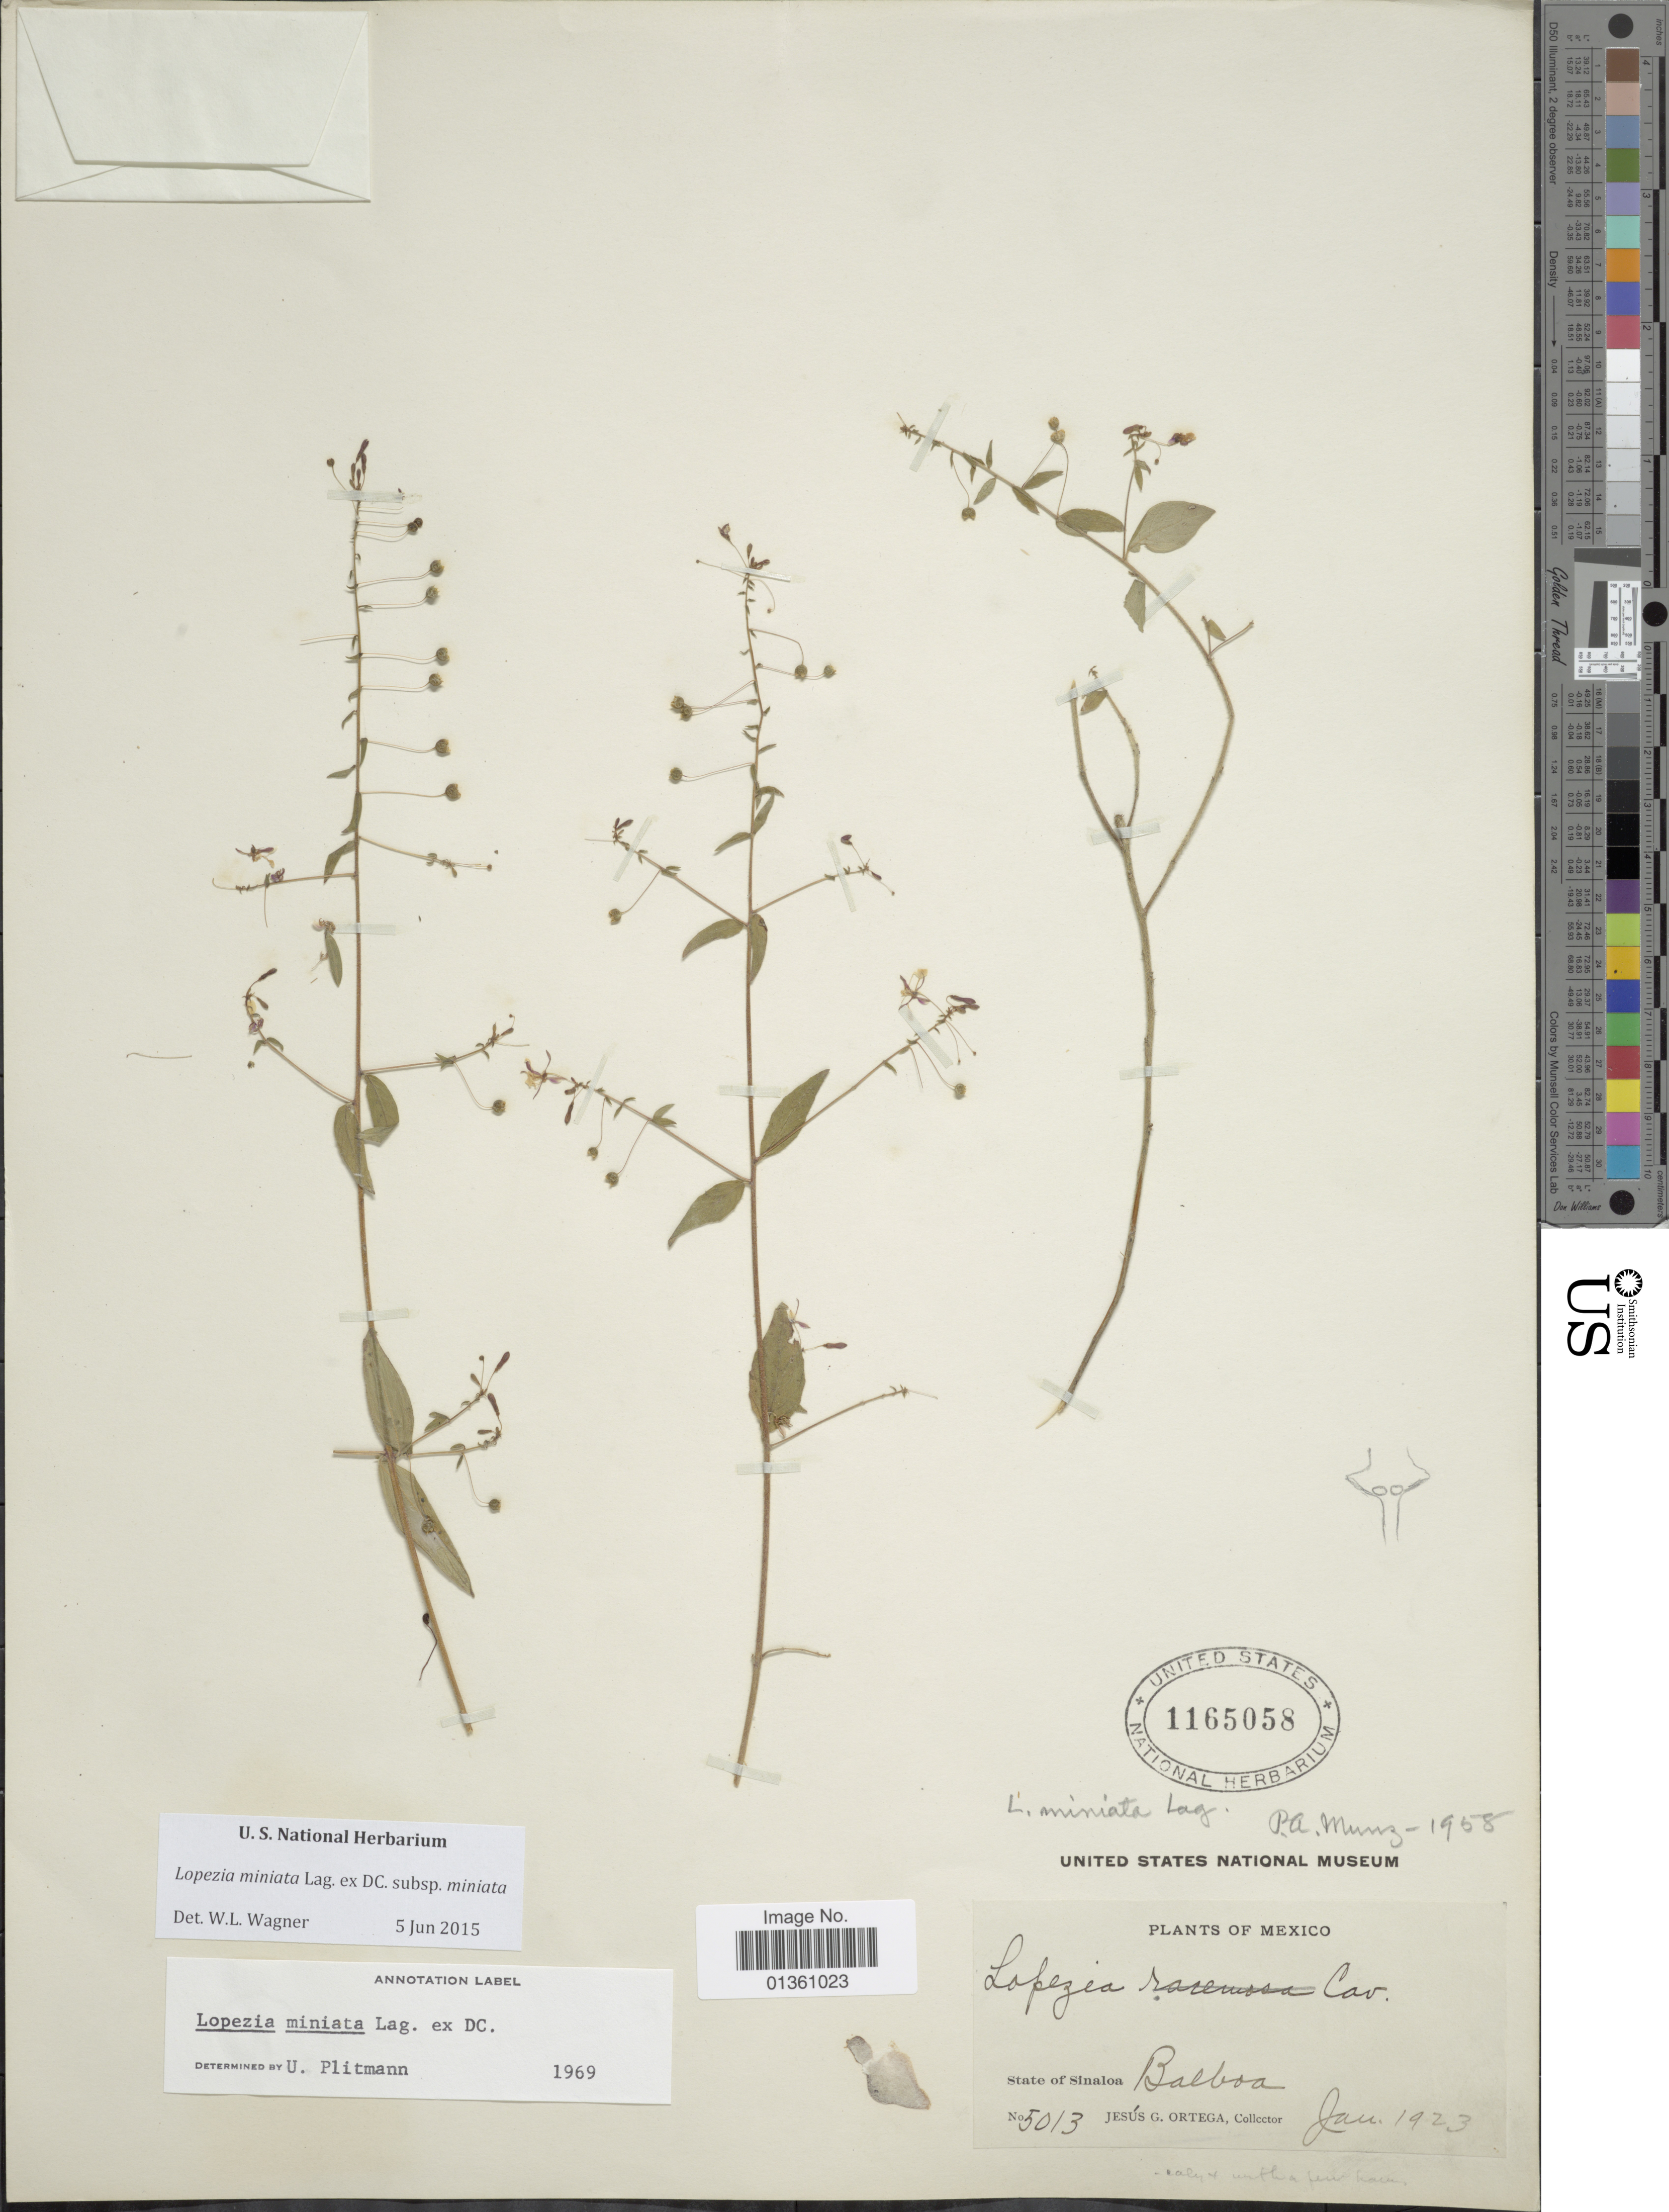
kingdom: Plantae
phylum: Tracheophyta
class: Magnoliopsida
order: Myrtales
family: Onagraceae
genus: Lopezia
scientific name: Lopezia miniata subsp. miniata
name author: Lag. ex DC.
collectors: J. Ortega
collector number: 5013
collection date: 1923-01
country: Mexico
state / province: Sinaloa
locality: Balboa.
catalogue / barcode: US 1165058